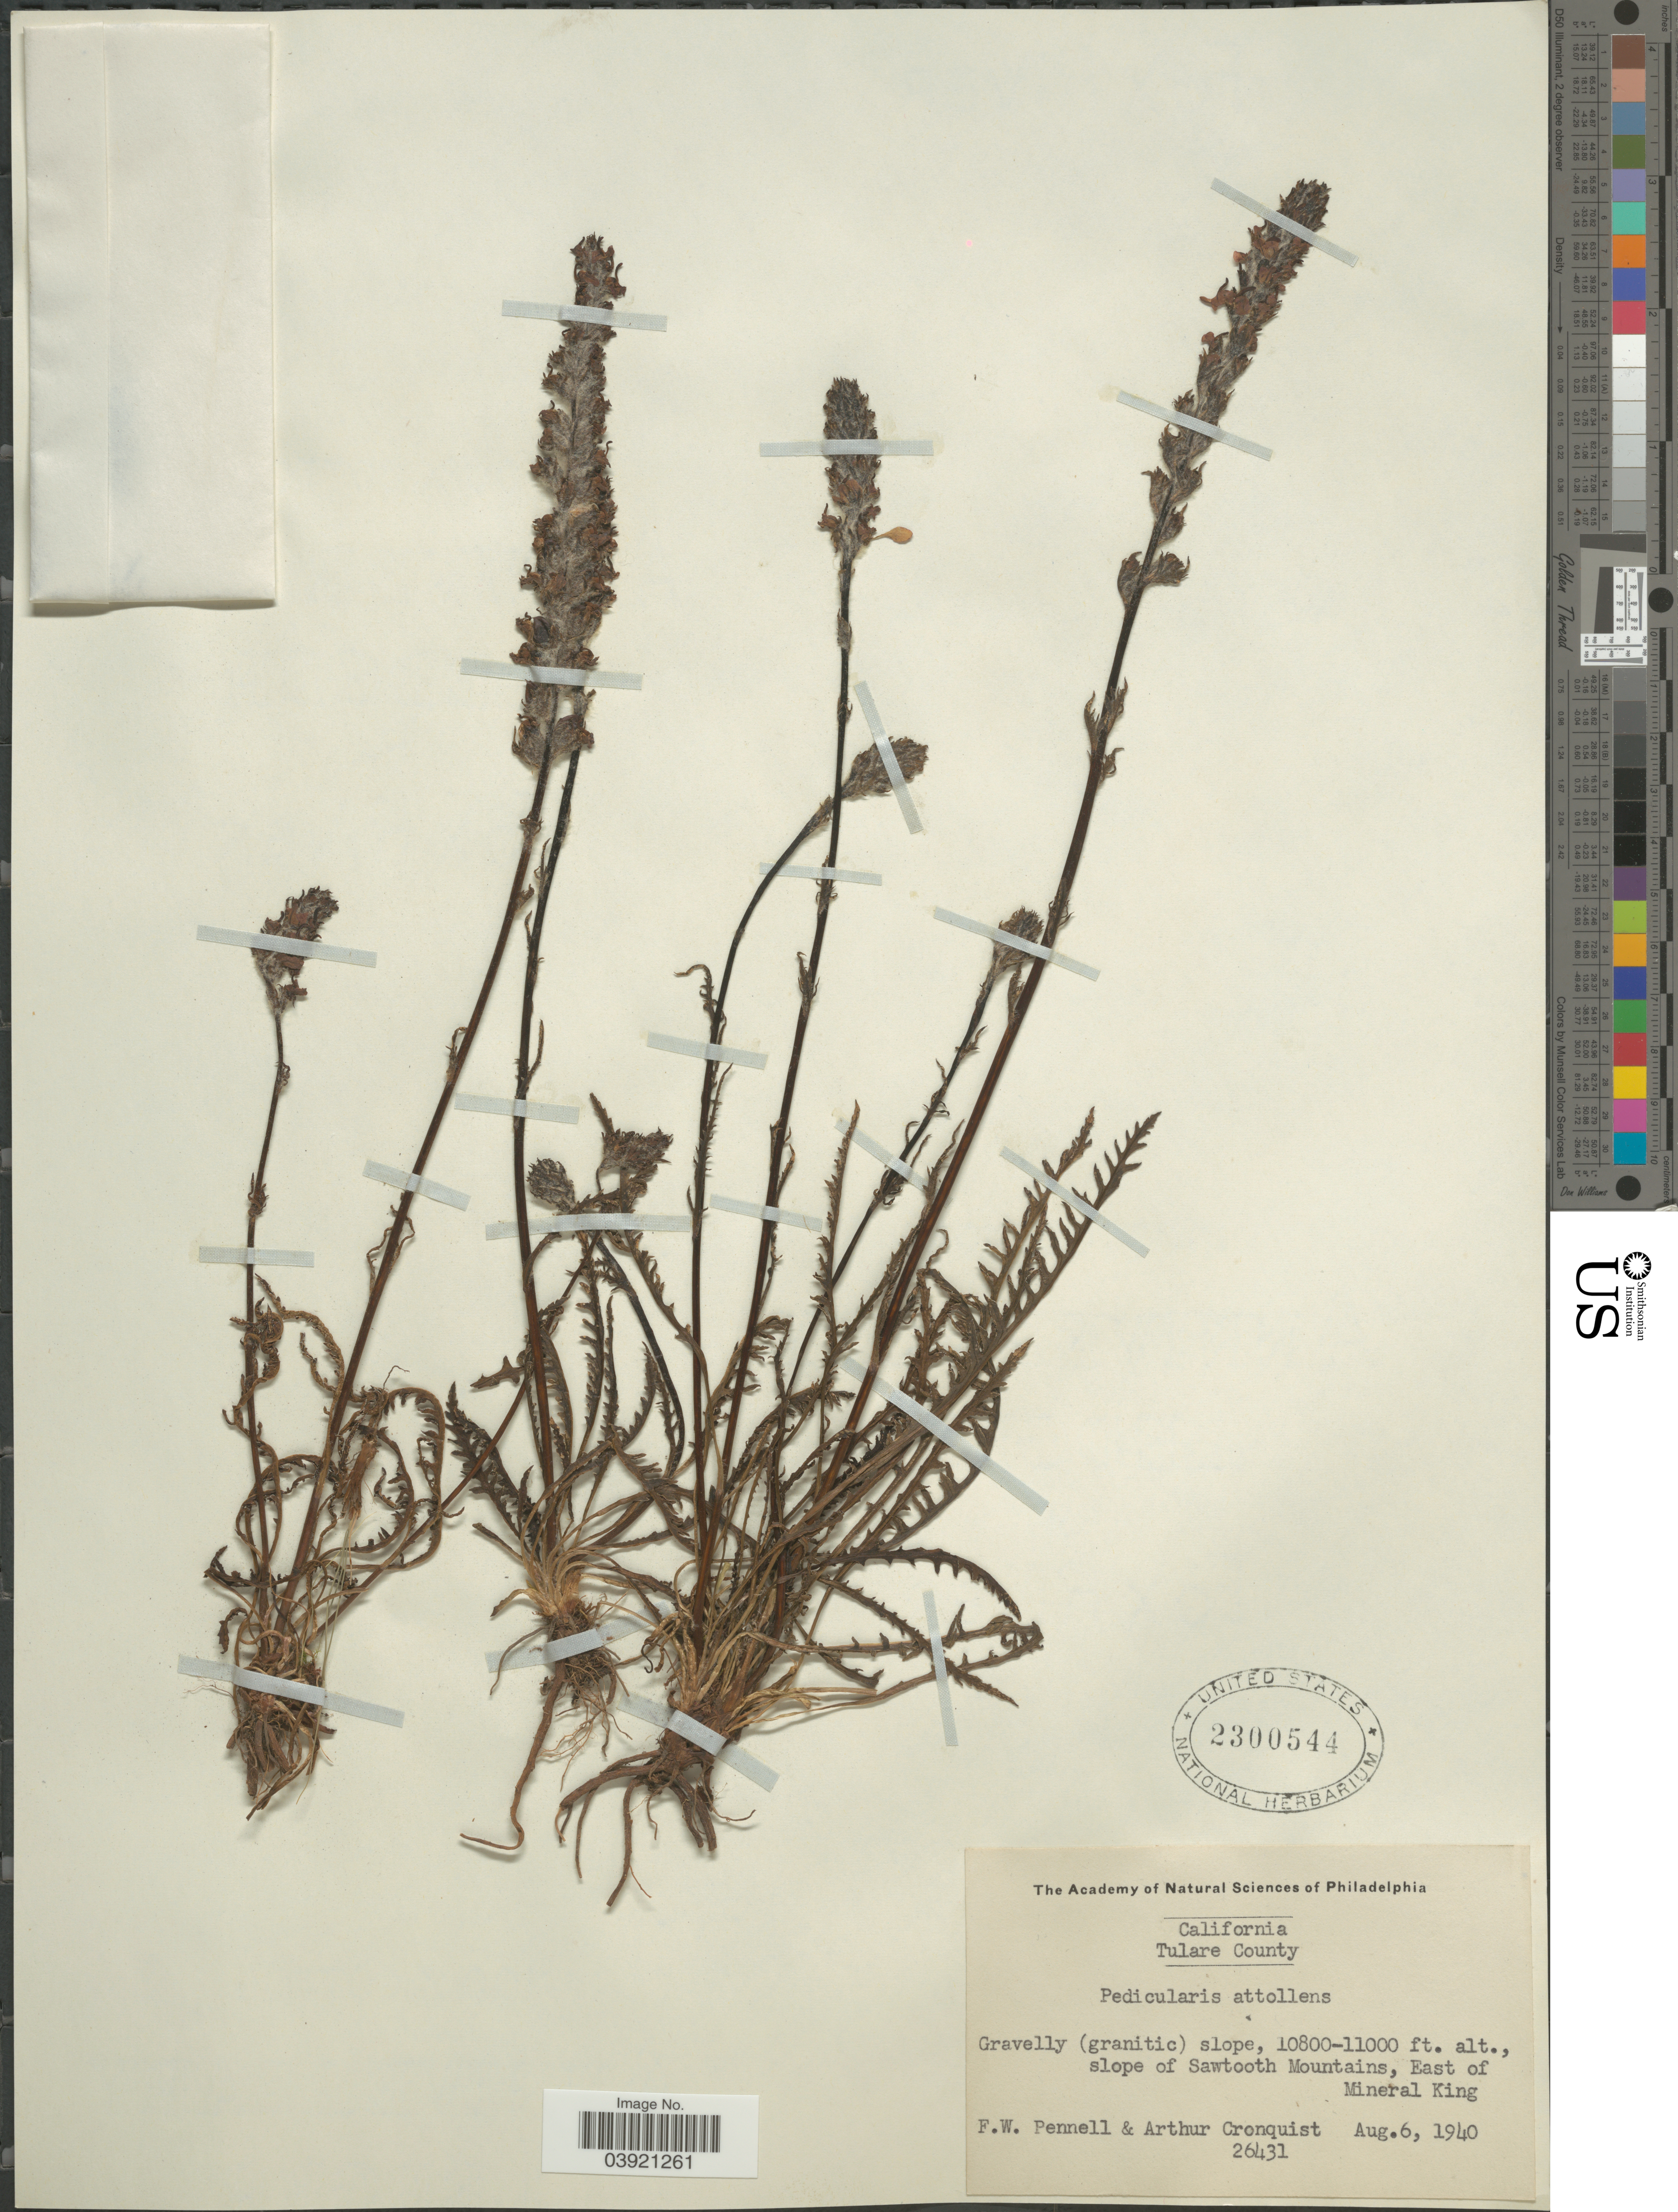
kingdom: Plantae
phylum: Tracheophyta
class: Magnoliopsida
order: Lamiales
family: Orobanchaceae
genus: Pedicularis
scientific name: Pedicularis attollens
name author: A. Gray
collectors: F. W. Pennell & A. J. Cronquist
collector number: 26431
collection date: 1940-08-06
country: United States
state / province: California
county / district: Tulare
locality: Tulare County. Gravelly (granitic) slope, slope of Sawtooth Mountains, East of Mineral King.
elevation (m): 3292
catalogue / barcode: US 2300544